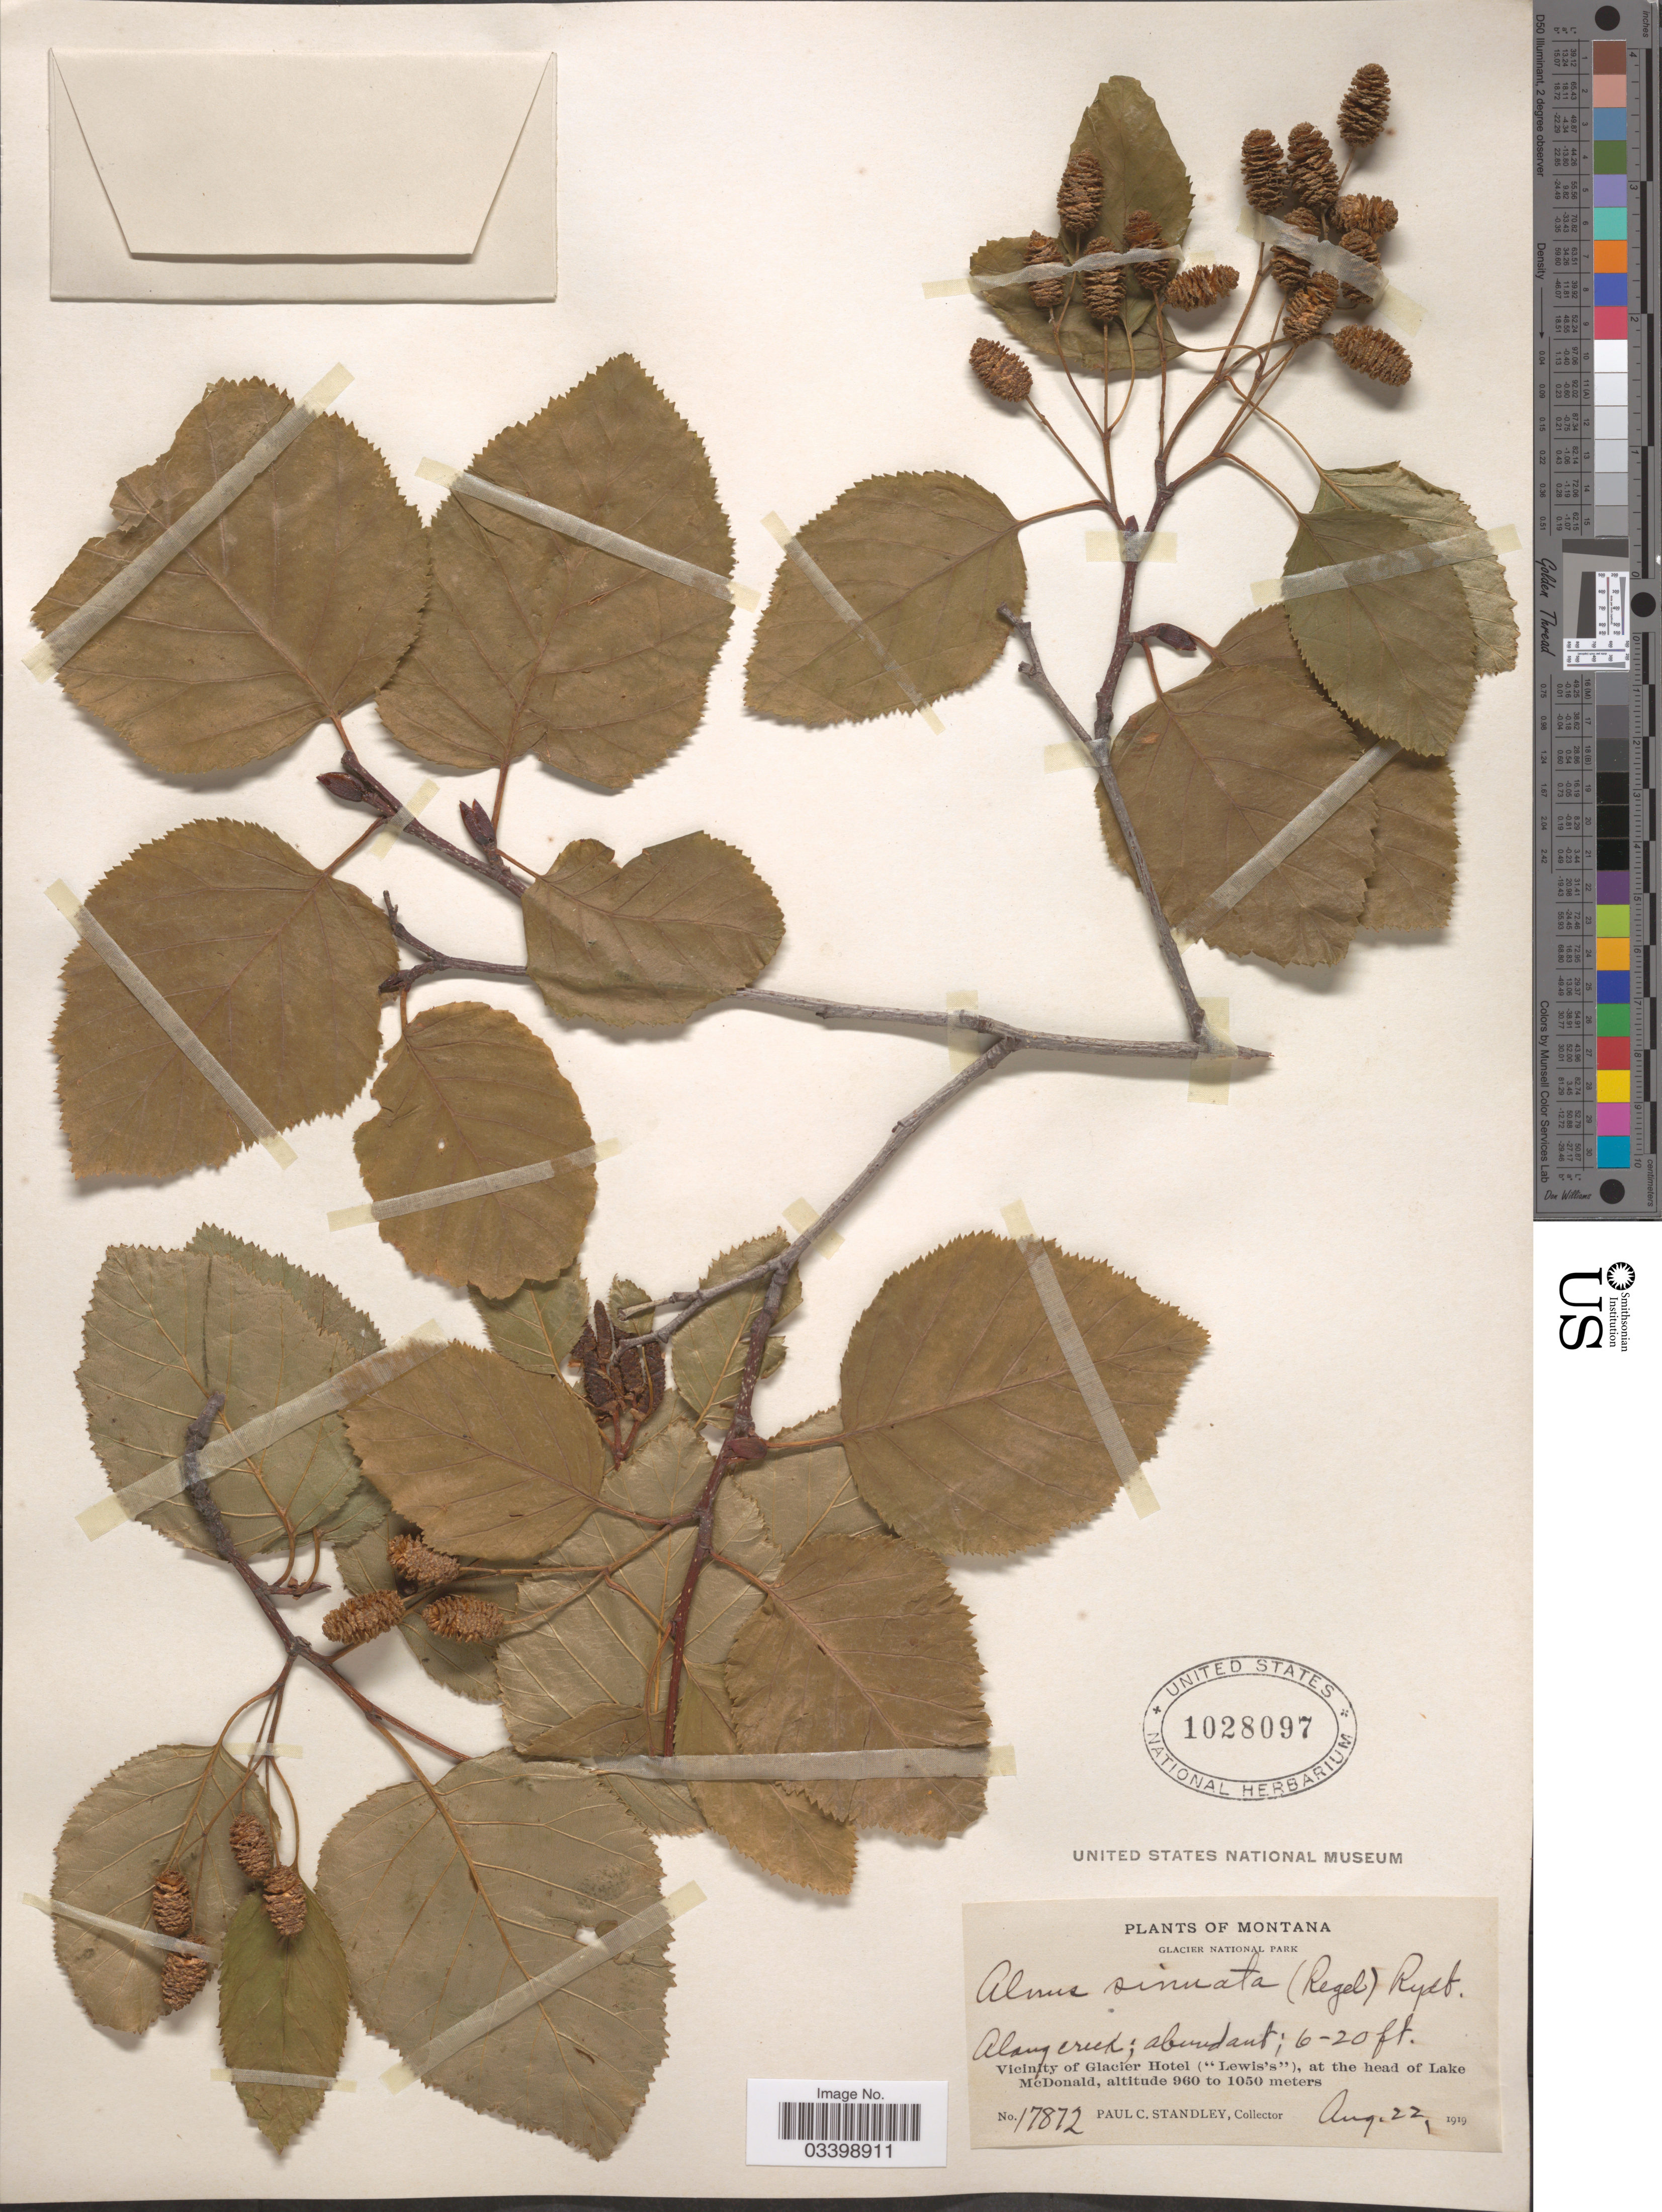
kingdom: Plantae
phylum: Tracheophyta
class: Magnoliopsida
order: Fagales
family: Betulaceae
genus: Alnus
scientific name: Alnus viridis subsp. sinuata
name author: Regel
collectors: P. C. Standley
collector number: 17872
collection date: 1919-08-22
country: United States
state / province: Montana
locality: Glacier National Park. Vicinity of Glacier Hotel ("Lewis's"), at the head of Lake McDonald.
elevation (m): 960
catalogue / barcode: US 1028097